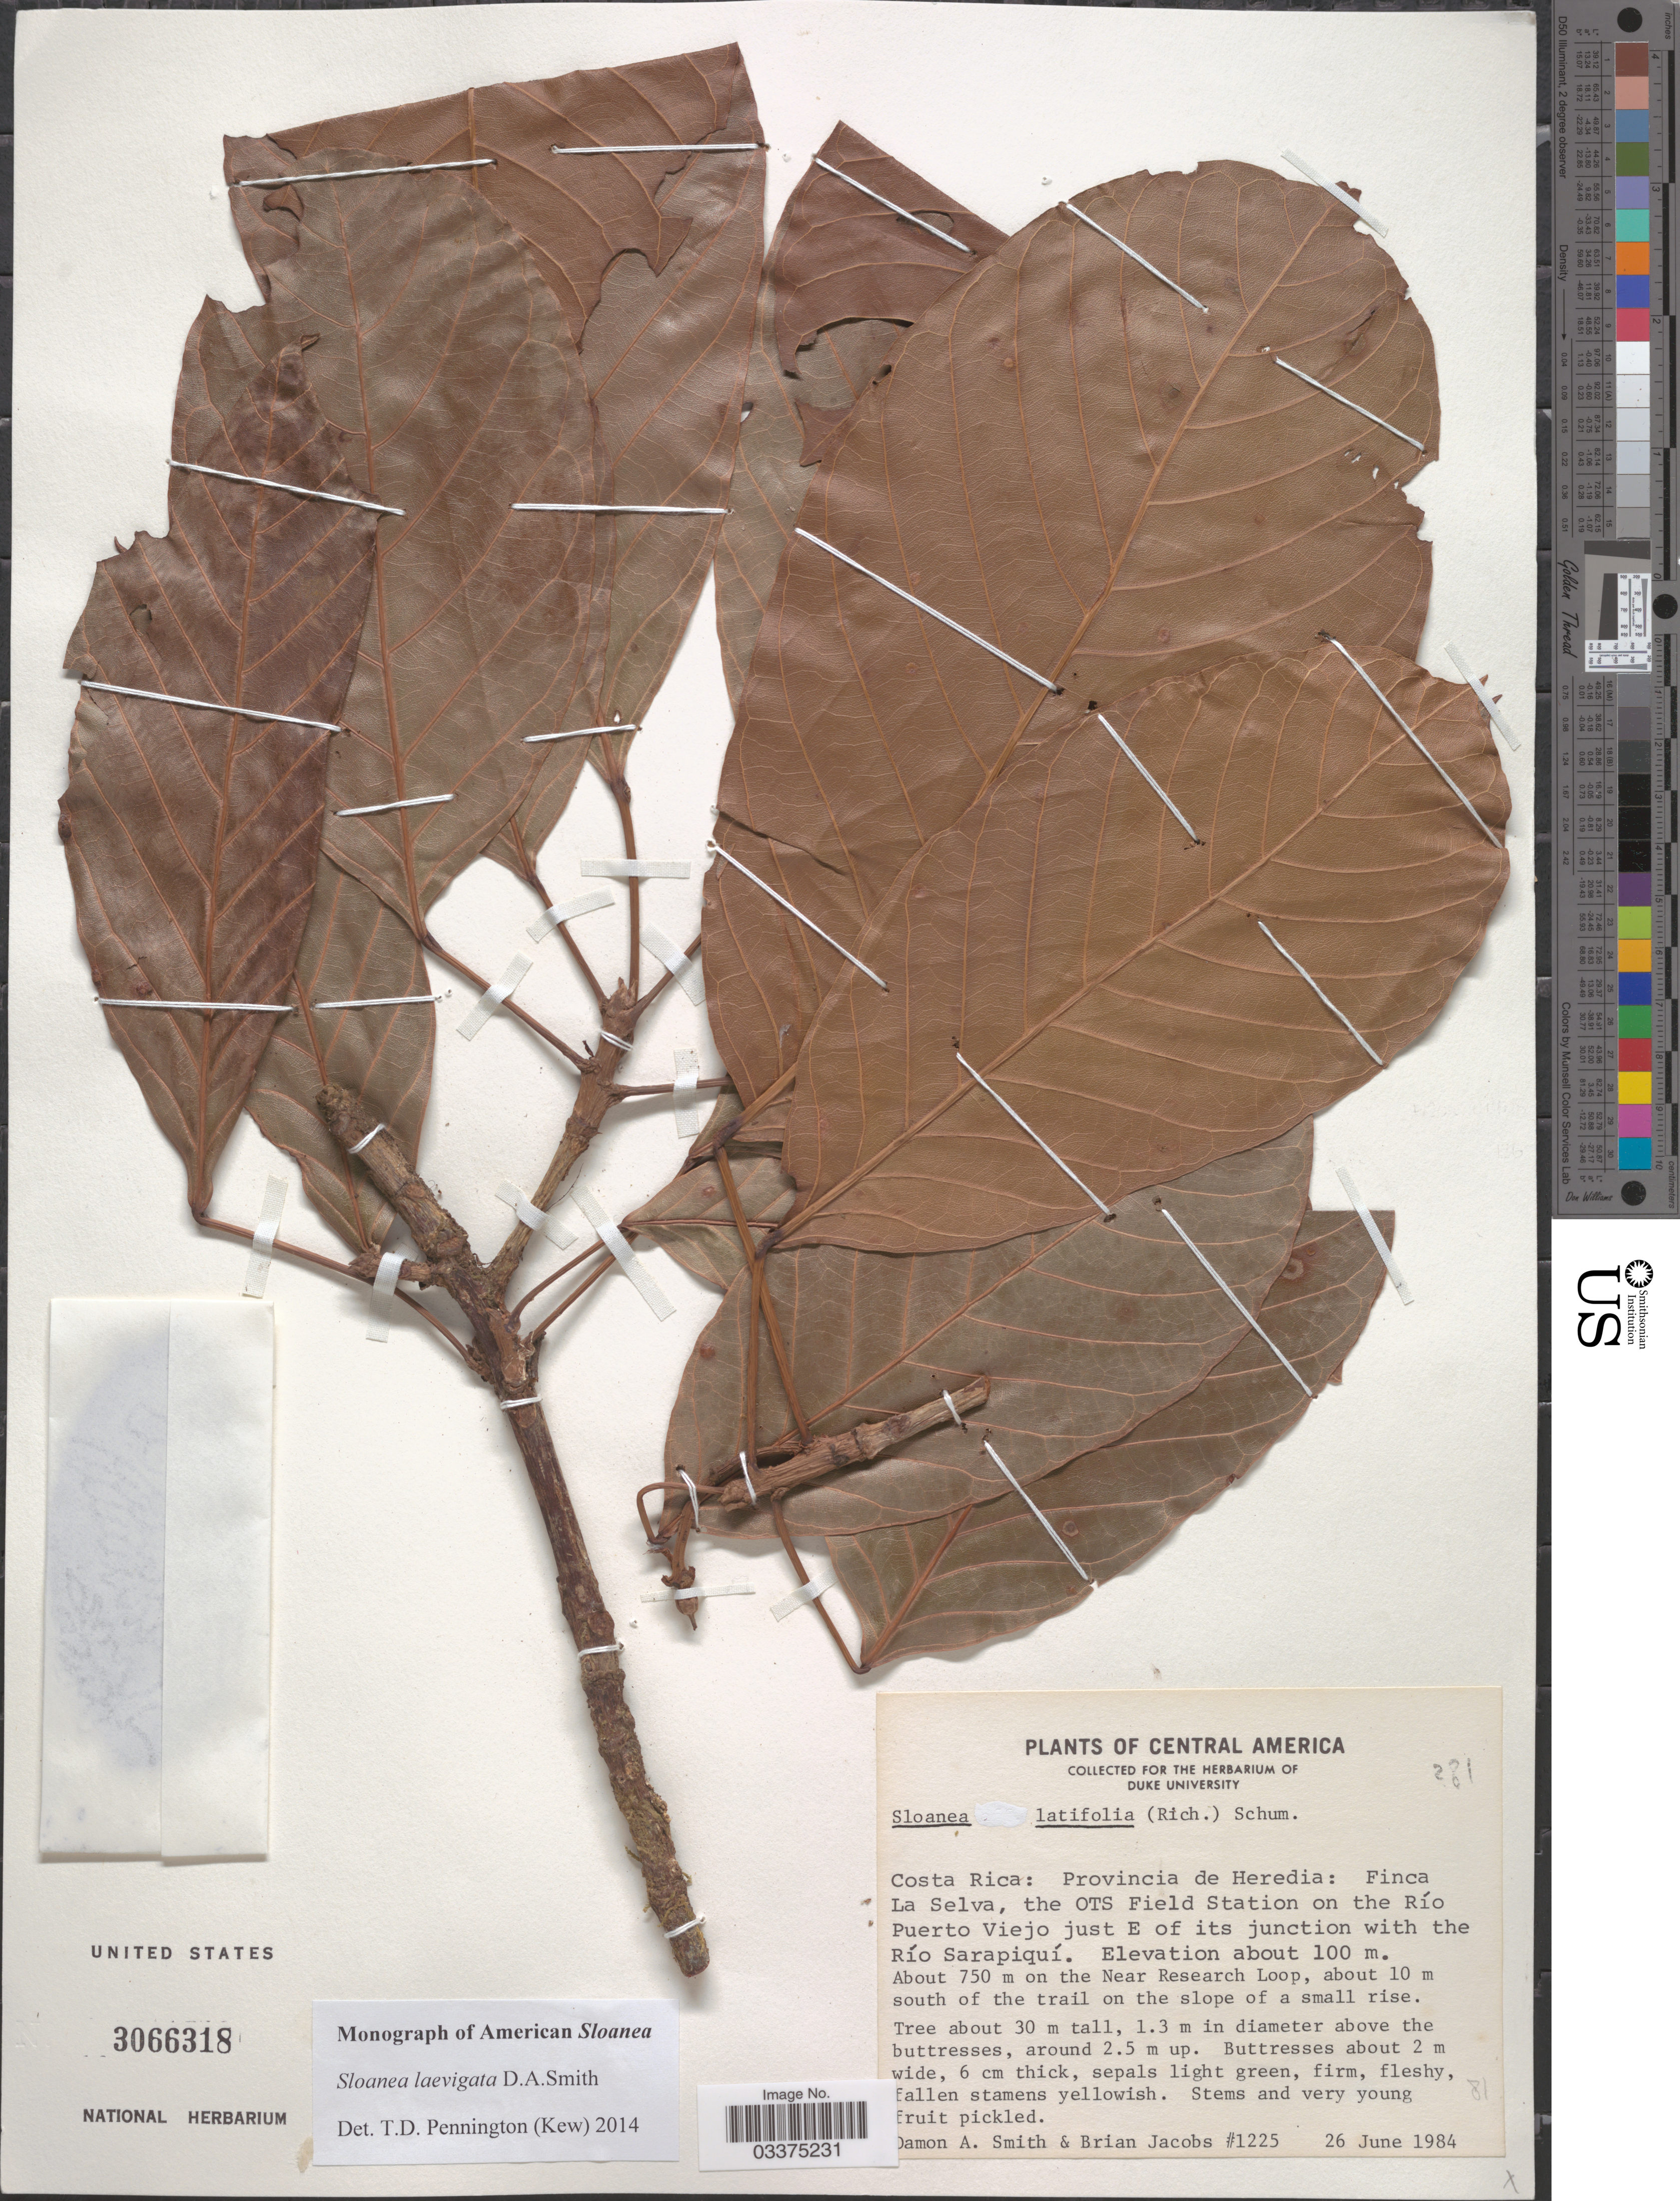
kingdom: Plantae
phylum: Tracheophyta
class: Magnoliopsida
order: Oxalidales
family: Elaeocarpaceae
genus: Sloanea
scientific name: Sloanea laevigata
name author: Dam. A. Sm.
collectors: D. A. Smith & B. Jacobs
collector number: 1225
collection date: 1984-06-26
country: Costa Rica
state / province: Heredia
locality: Finca La Selva, the OTS Field Station on the Río Puerto Viejo just E of its junction with the Río Sarapiquí. About 750 m on the Near Research Loop, about 10 m south of the trail on the slope of a small rise.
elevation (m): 100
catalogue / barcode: US 3066318